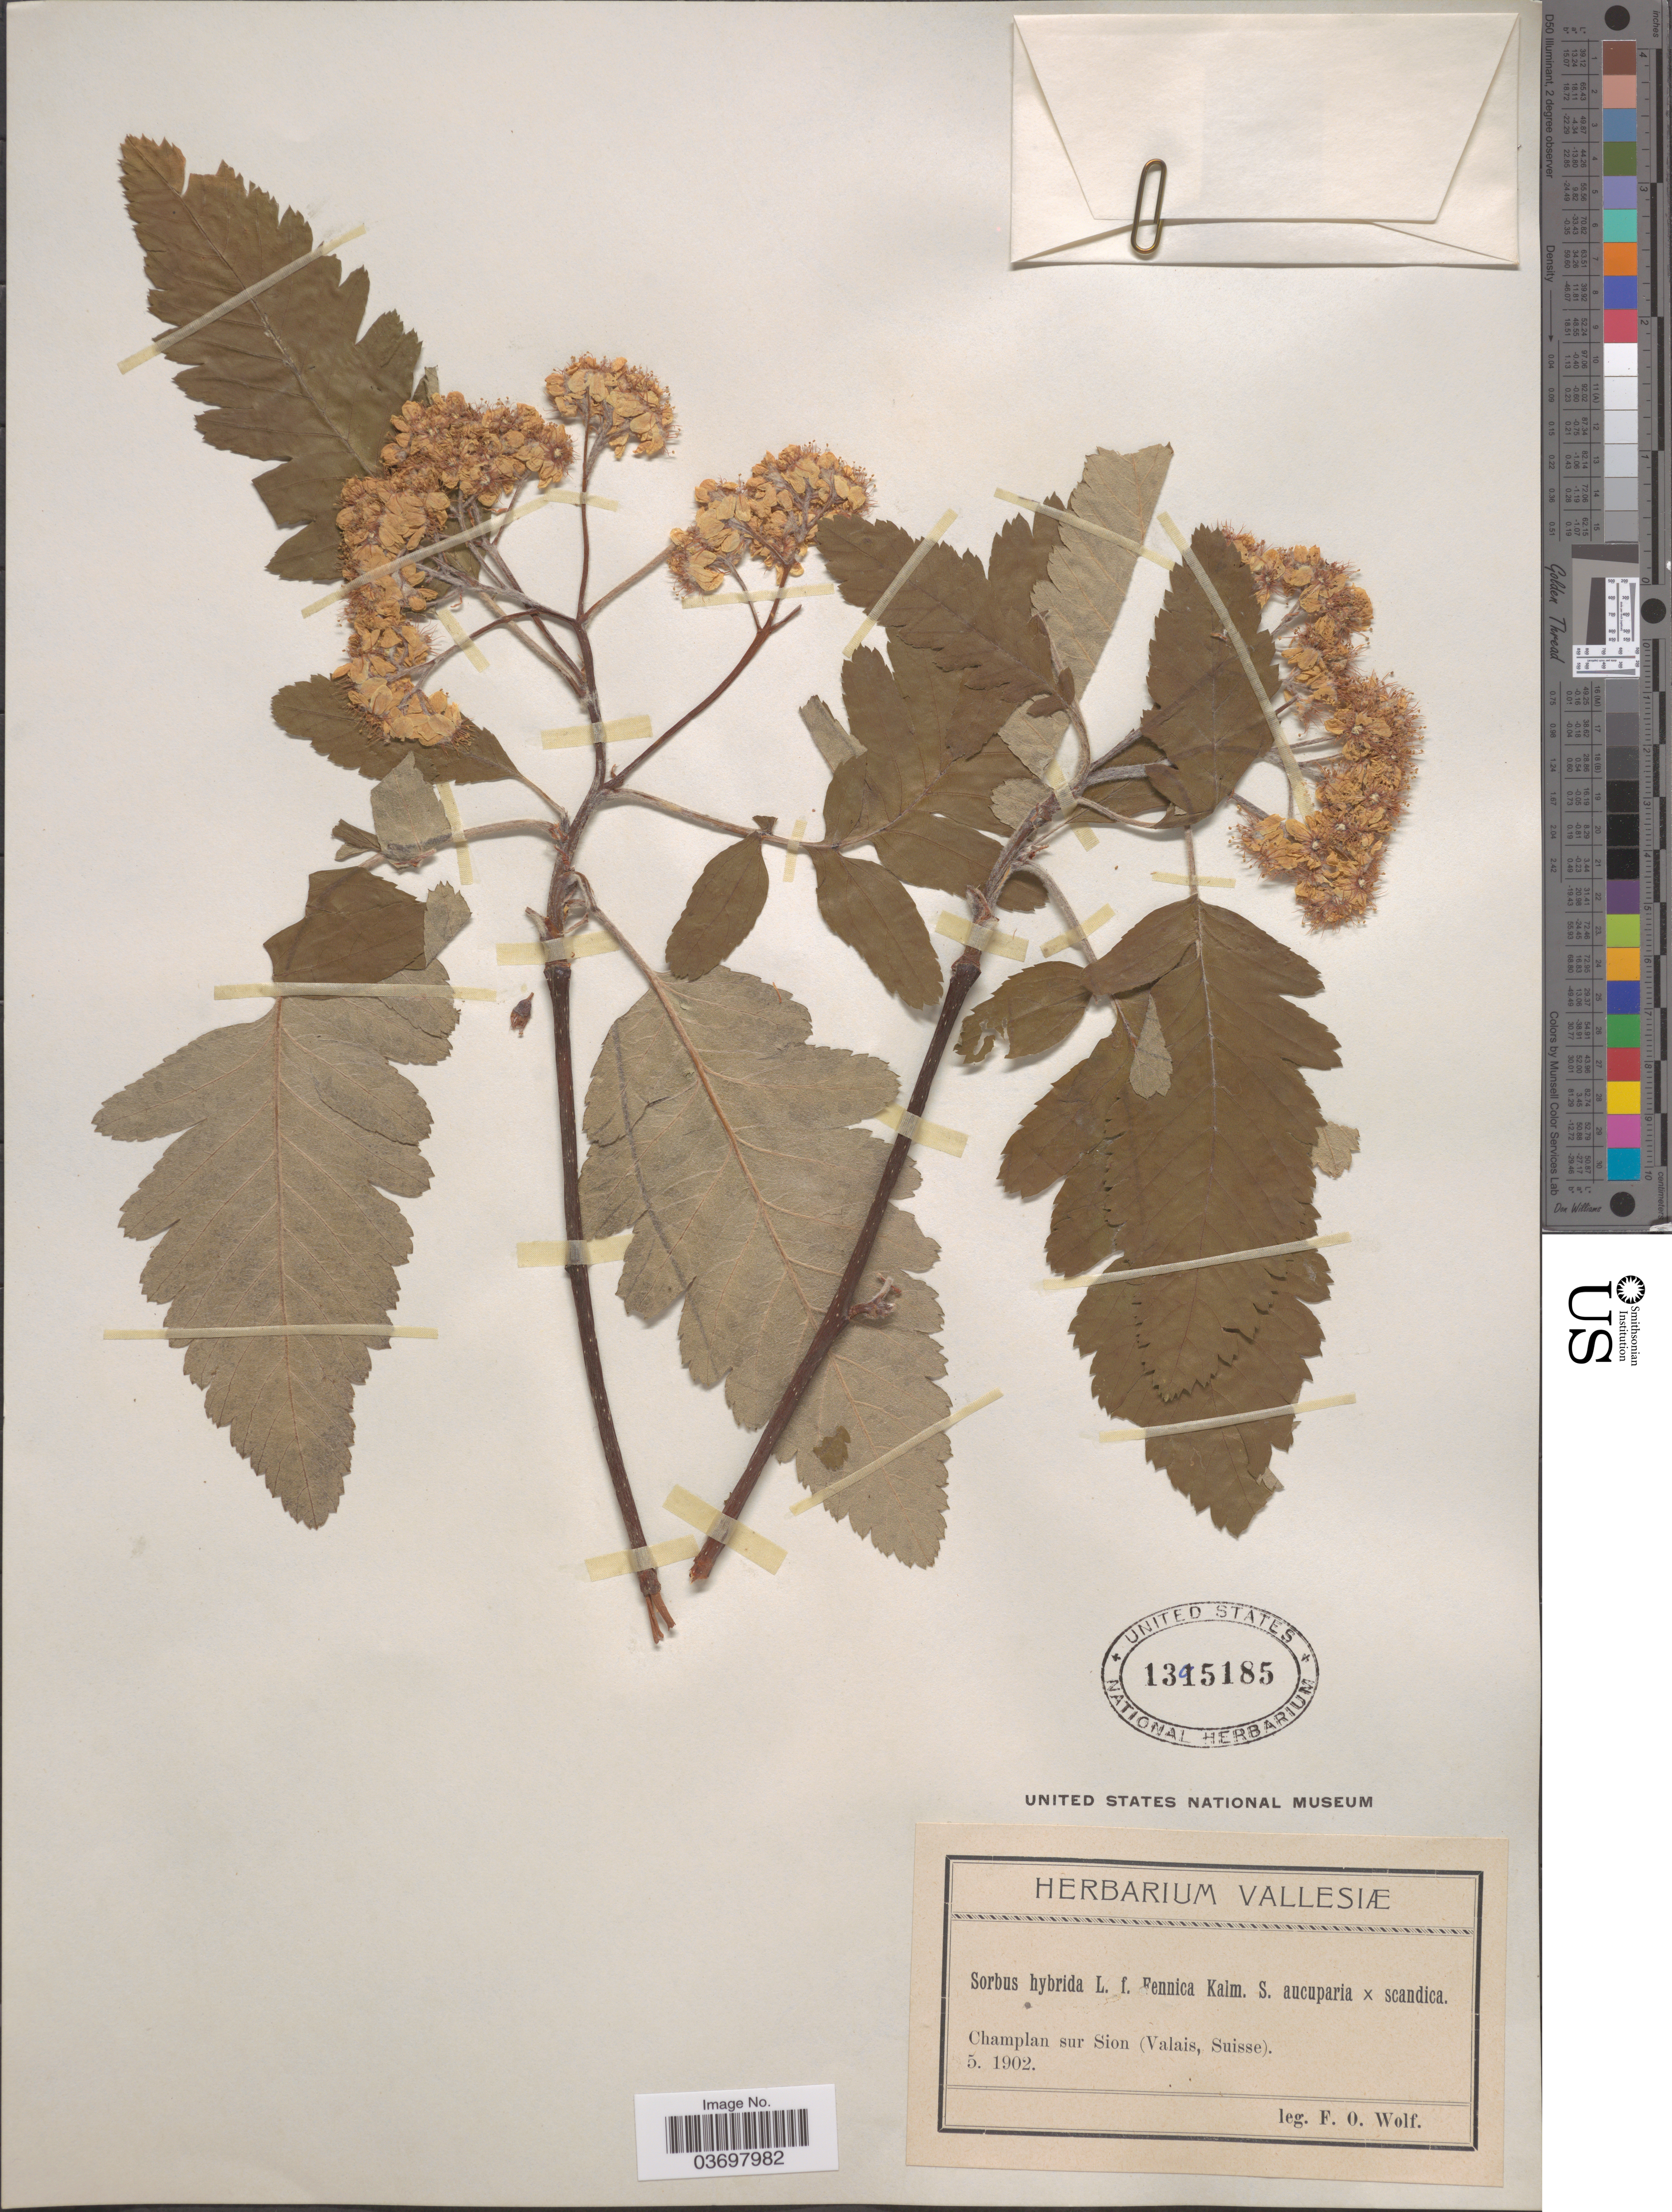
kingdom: Plantae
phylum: Tracheophyta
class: Magnoliopsida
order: Rosales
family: Rosaceae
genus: Sorbus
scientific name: Sorbus hybrida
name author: L.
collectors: F. Wolf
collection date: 1902-05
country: Switzerland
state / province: Valais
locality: Champlan sur Sion (Valais, Suise).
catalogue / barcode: US 1395185